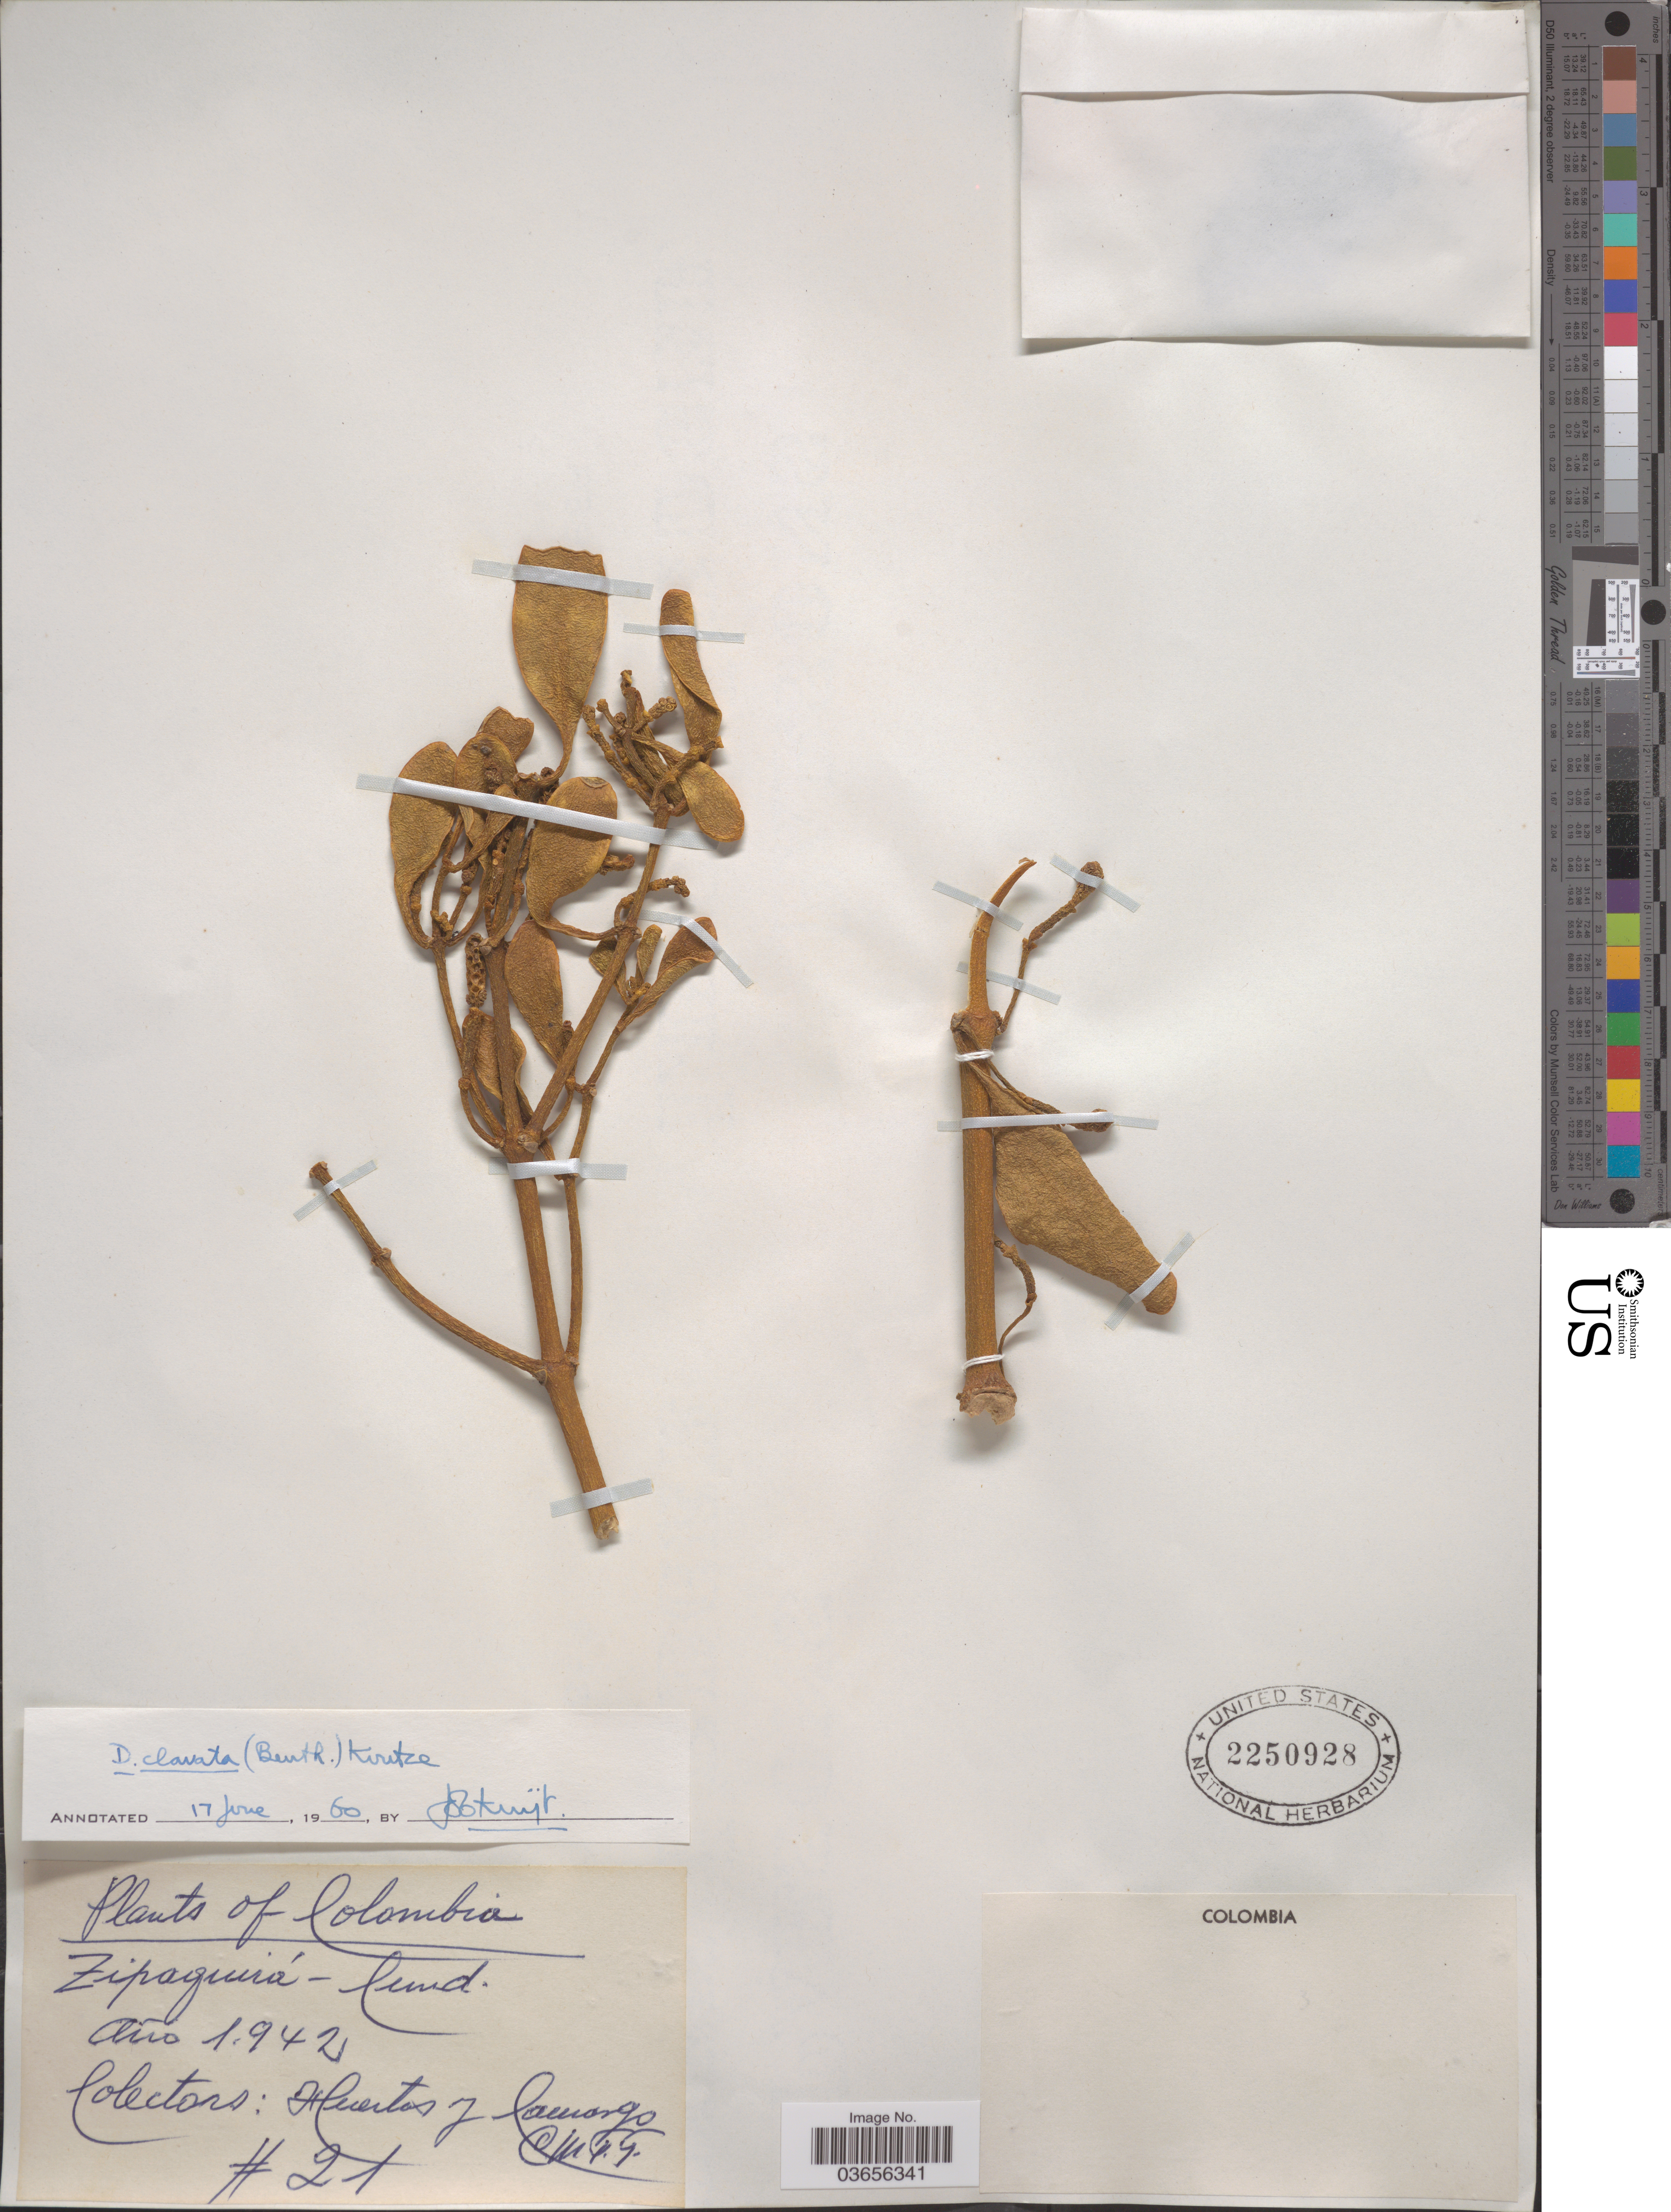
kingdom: Plantae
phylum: Tracheophyta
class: Magnoliopsida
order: Santalales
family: Viscaceae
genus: Dendrophthora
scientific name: Dendrophthora clavata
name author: (Benth.) Urb.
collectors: C. Huertas & C. Camargo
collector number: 21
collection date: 1942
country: Colombia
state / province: Cundinamarca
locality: Zipaquirá.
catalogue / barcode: US 2250928